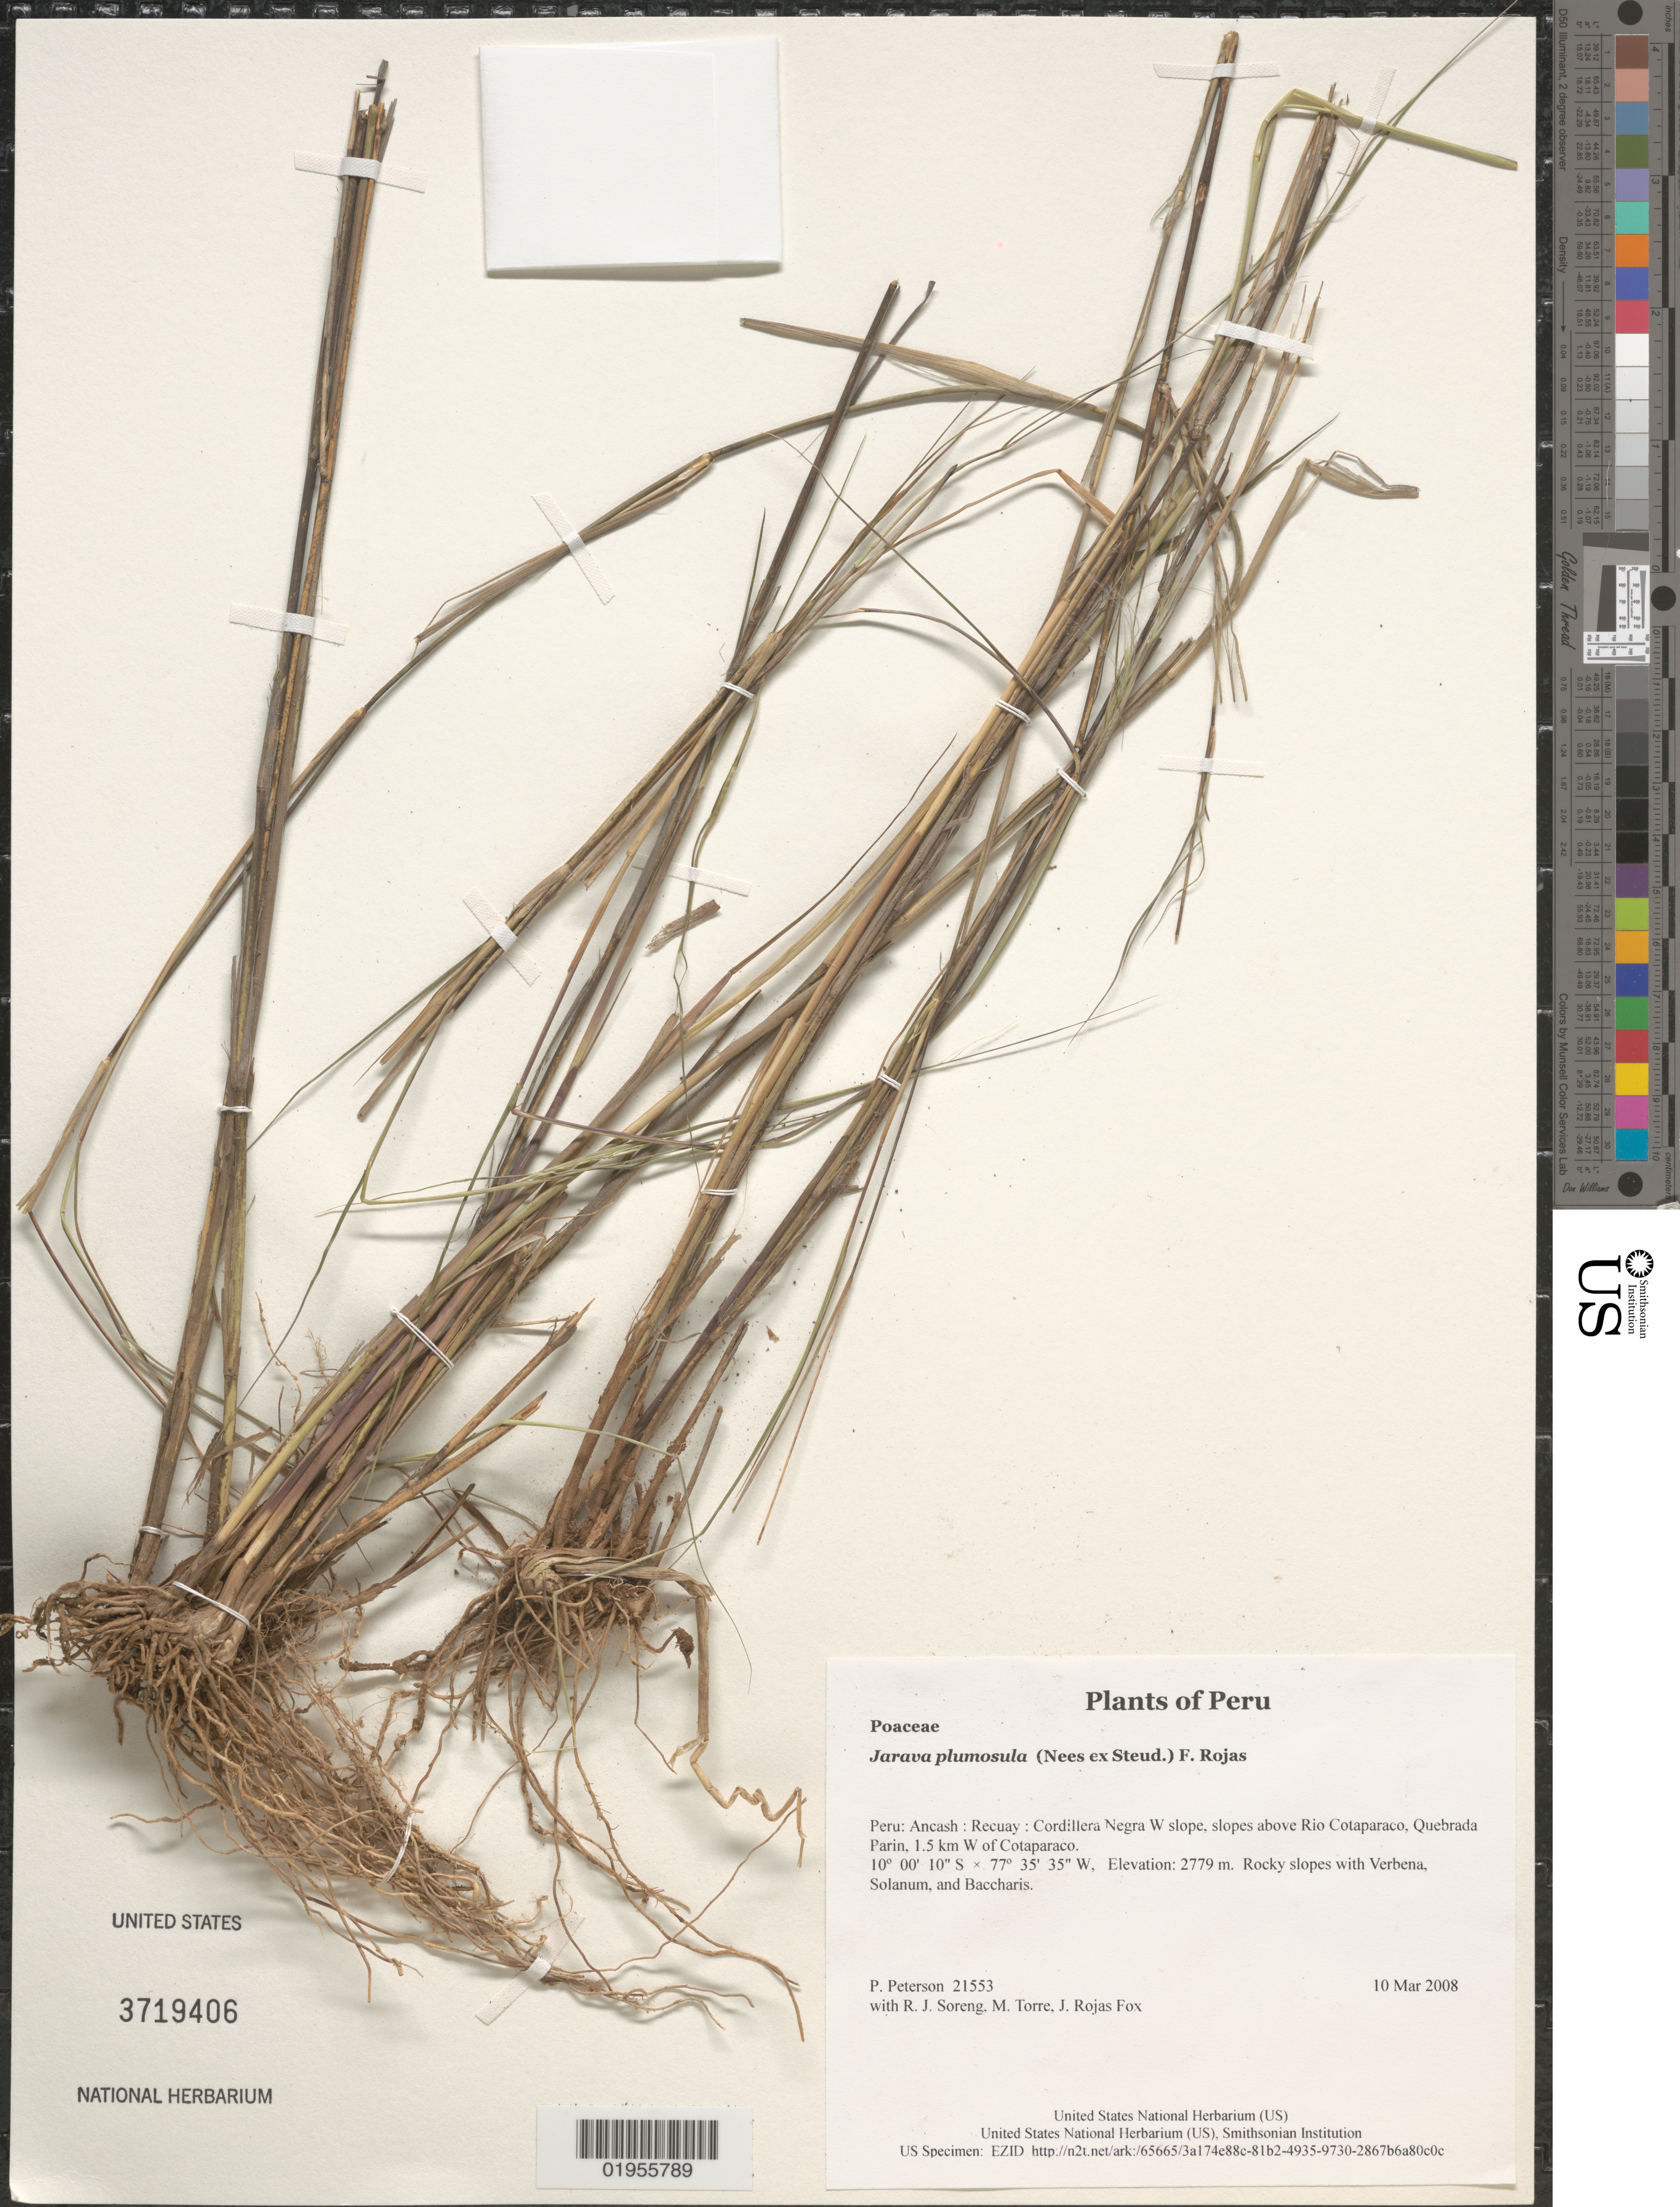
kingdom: Plantae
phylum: Tracheophyta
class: Liliopsida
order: Poales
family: Poaceae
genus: Jarava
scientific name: Jarava plumosula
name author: (Nees ex Steud.) F. Rojas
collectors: P. M. Peterson, R. J. Soreng, M. Torre & J. Rojas Fox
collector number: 21553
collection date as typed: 10 Mar 2008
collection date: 2008-03-10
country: Peru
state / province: Ancash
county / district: Recuay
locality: Cordillera Negra W slope, slopes above Rio Cotaparaco, Quebrada Parin, 1.5 km W of Cotaparaco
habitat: Rocky slopes with Verbena, Solanum, and Baccharis.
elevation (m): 2779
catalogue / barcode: US 3719406